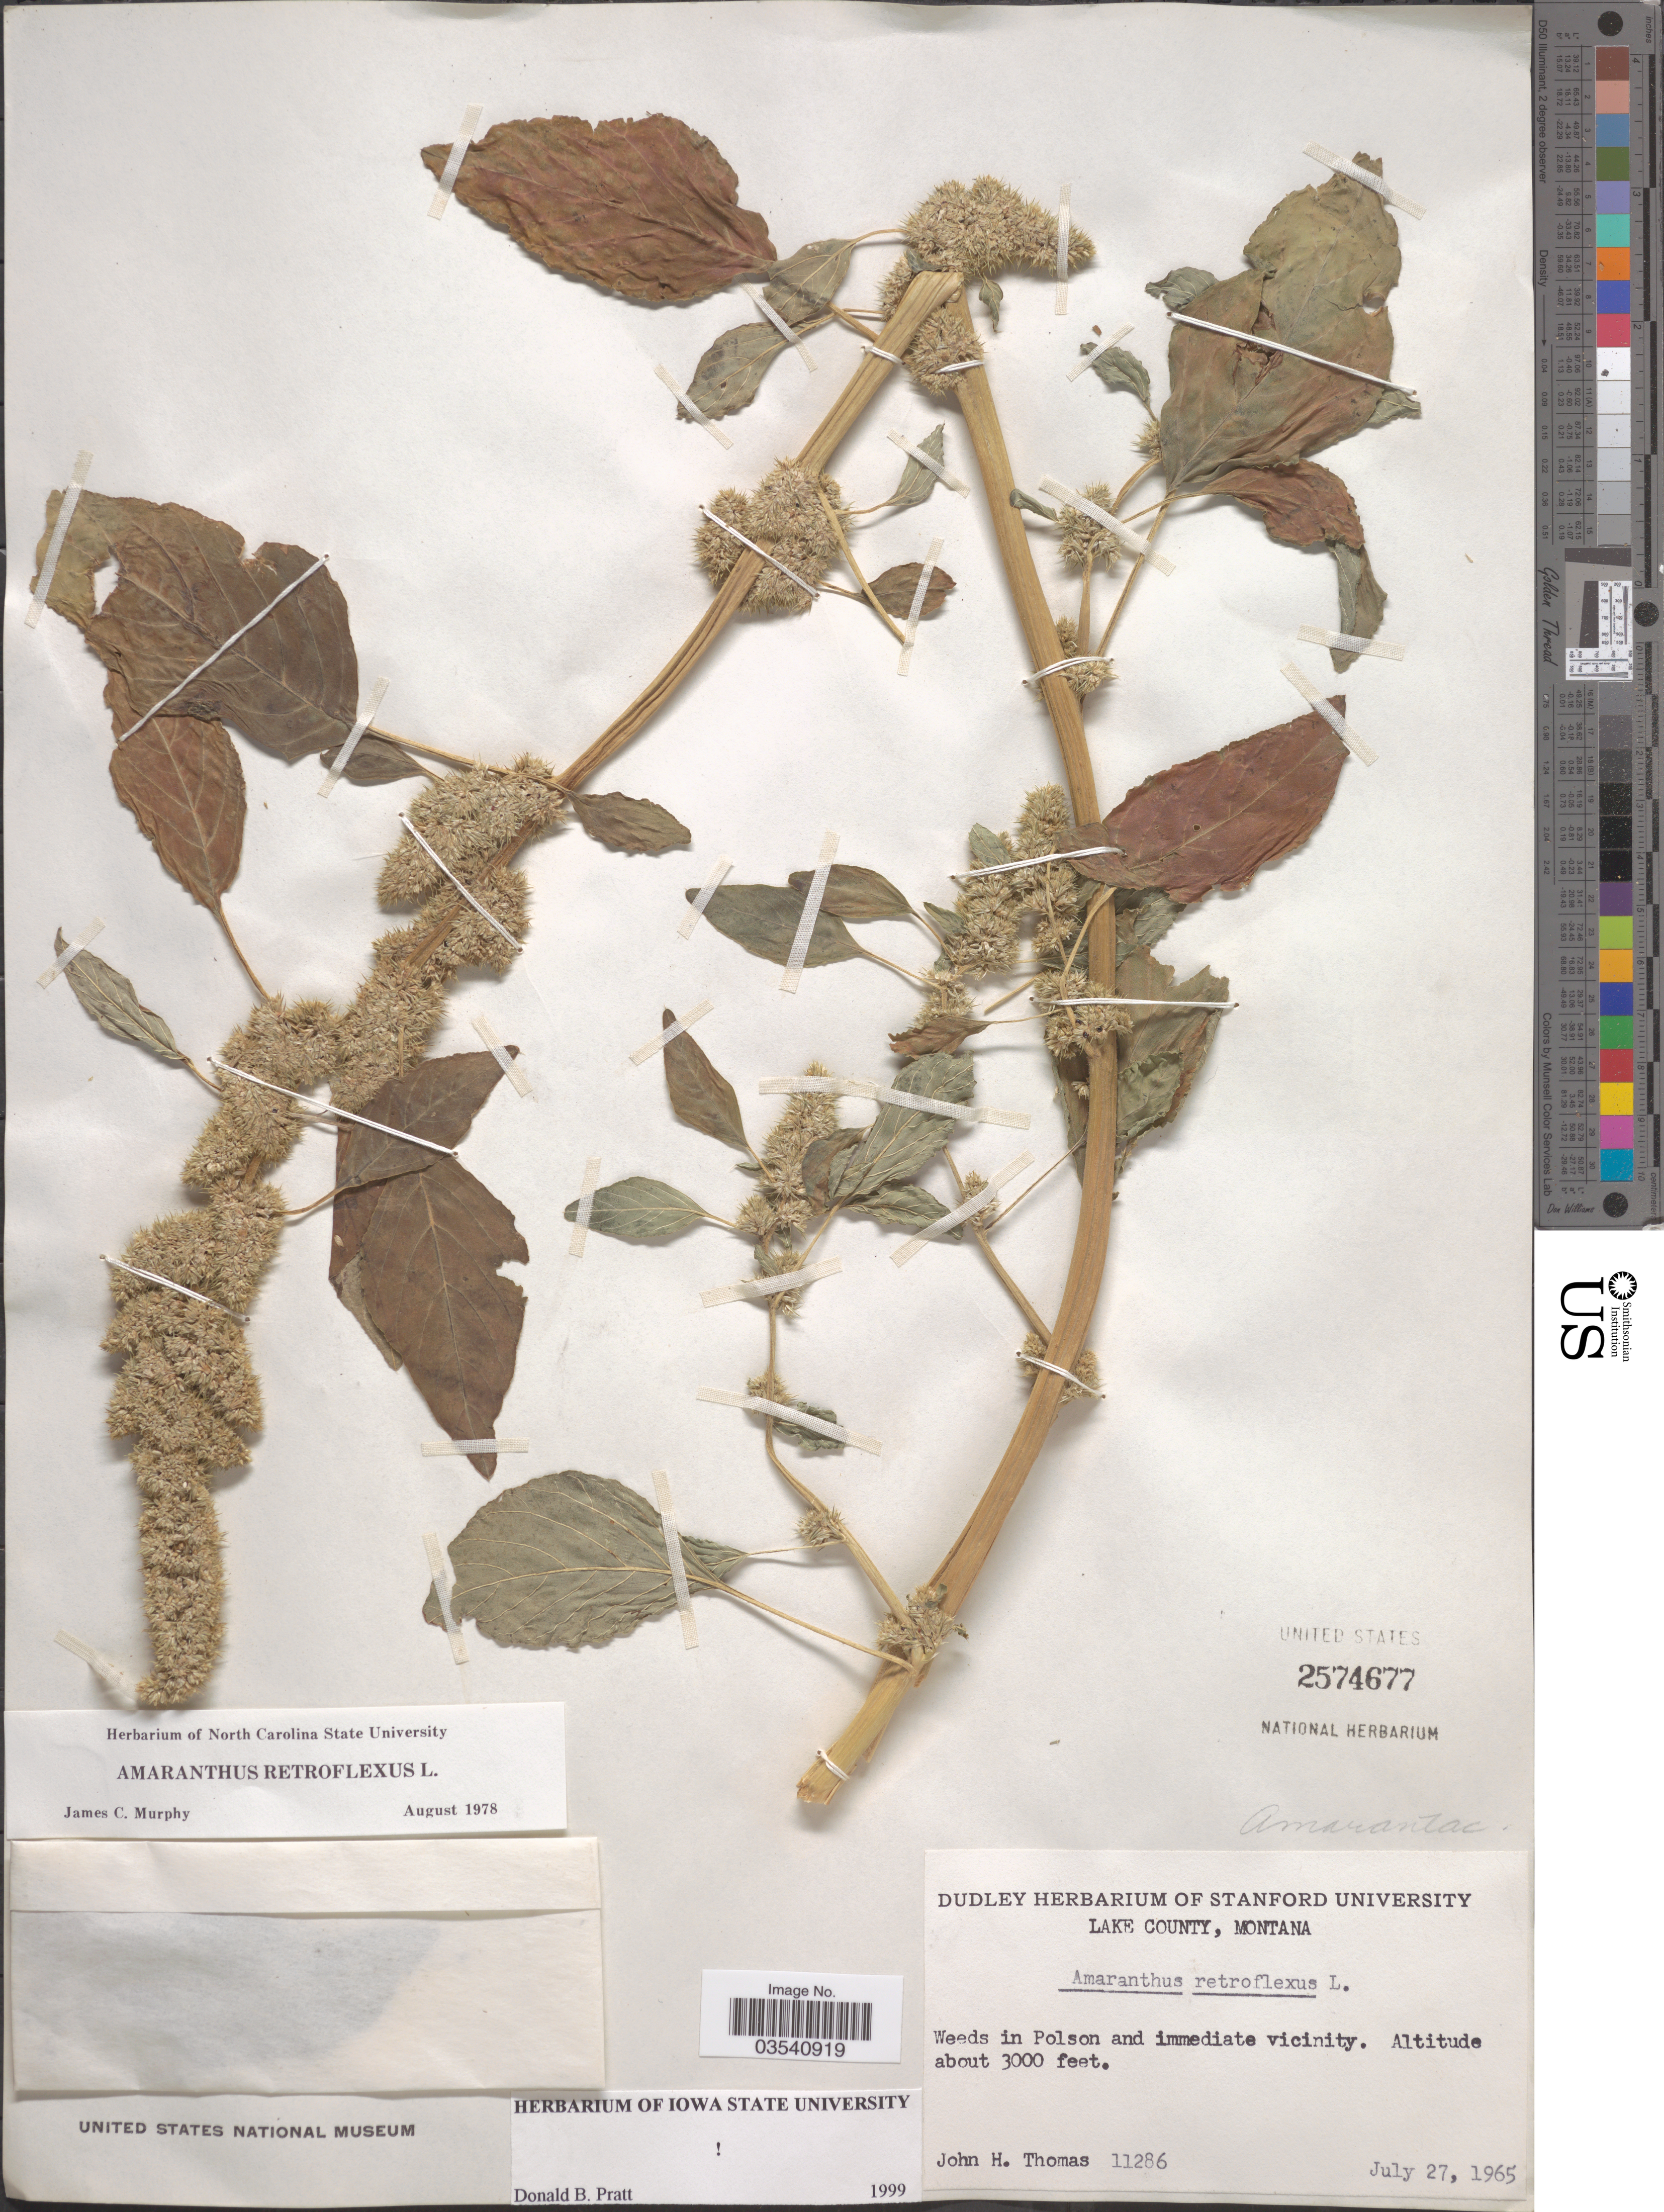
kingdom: Plantae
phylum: Tracheophyta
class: Magnoliopsida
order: Caryophyllales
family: Amaranthaceae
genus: Amaranthus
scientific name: Amaranthus retroflexus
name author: L.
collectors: J. H. Thomas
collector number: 11286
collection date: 1965-07-27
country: United States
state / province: Montana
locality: Lake County. Weeds in Polson and immediate vicinity.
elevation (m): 914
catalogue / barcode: US 2574677